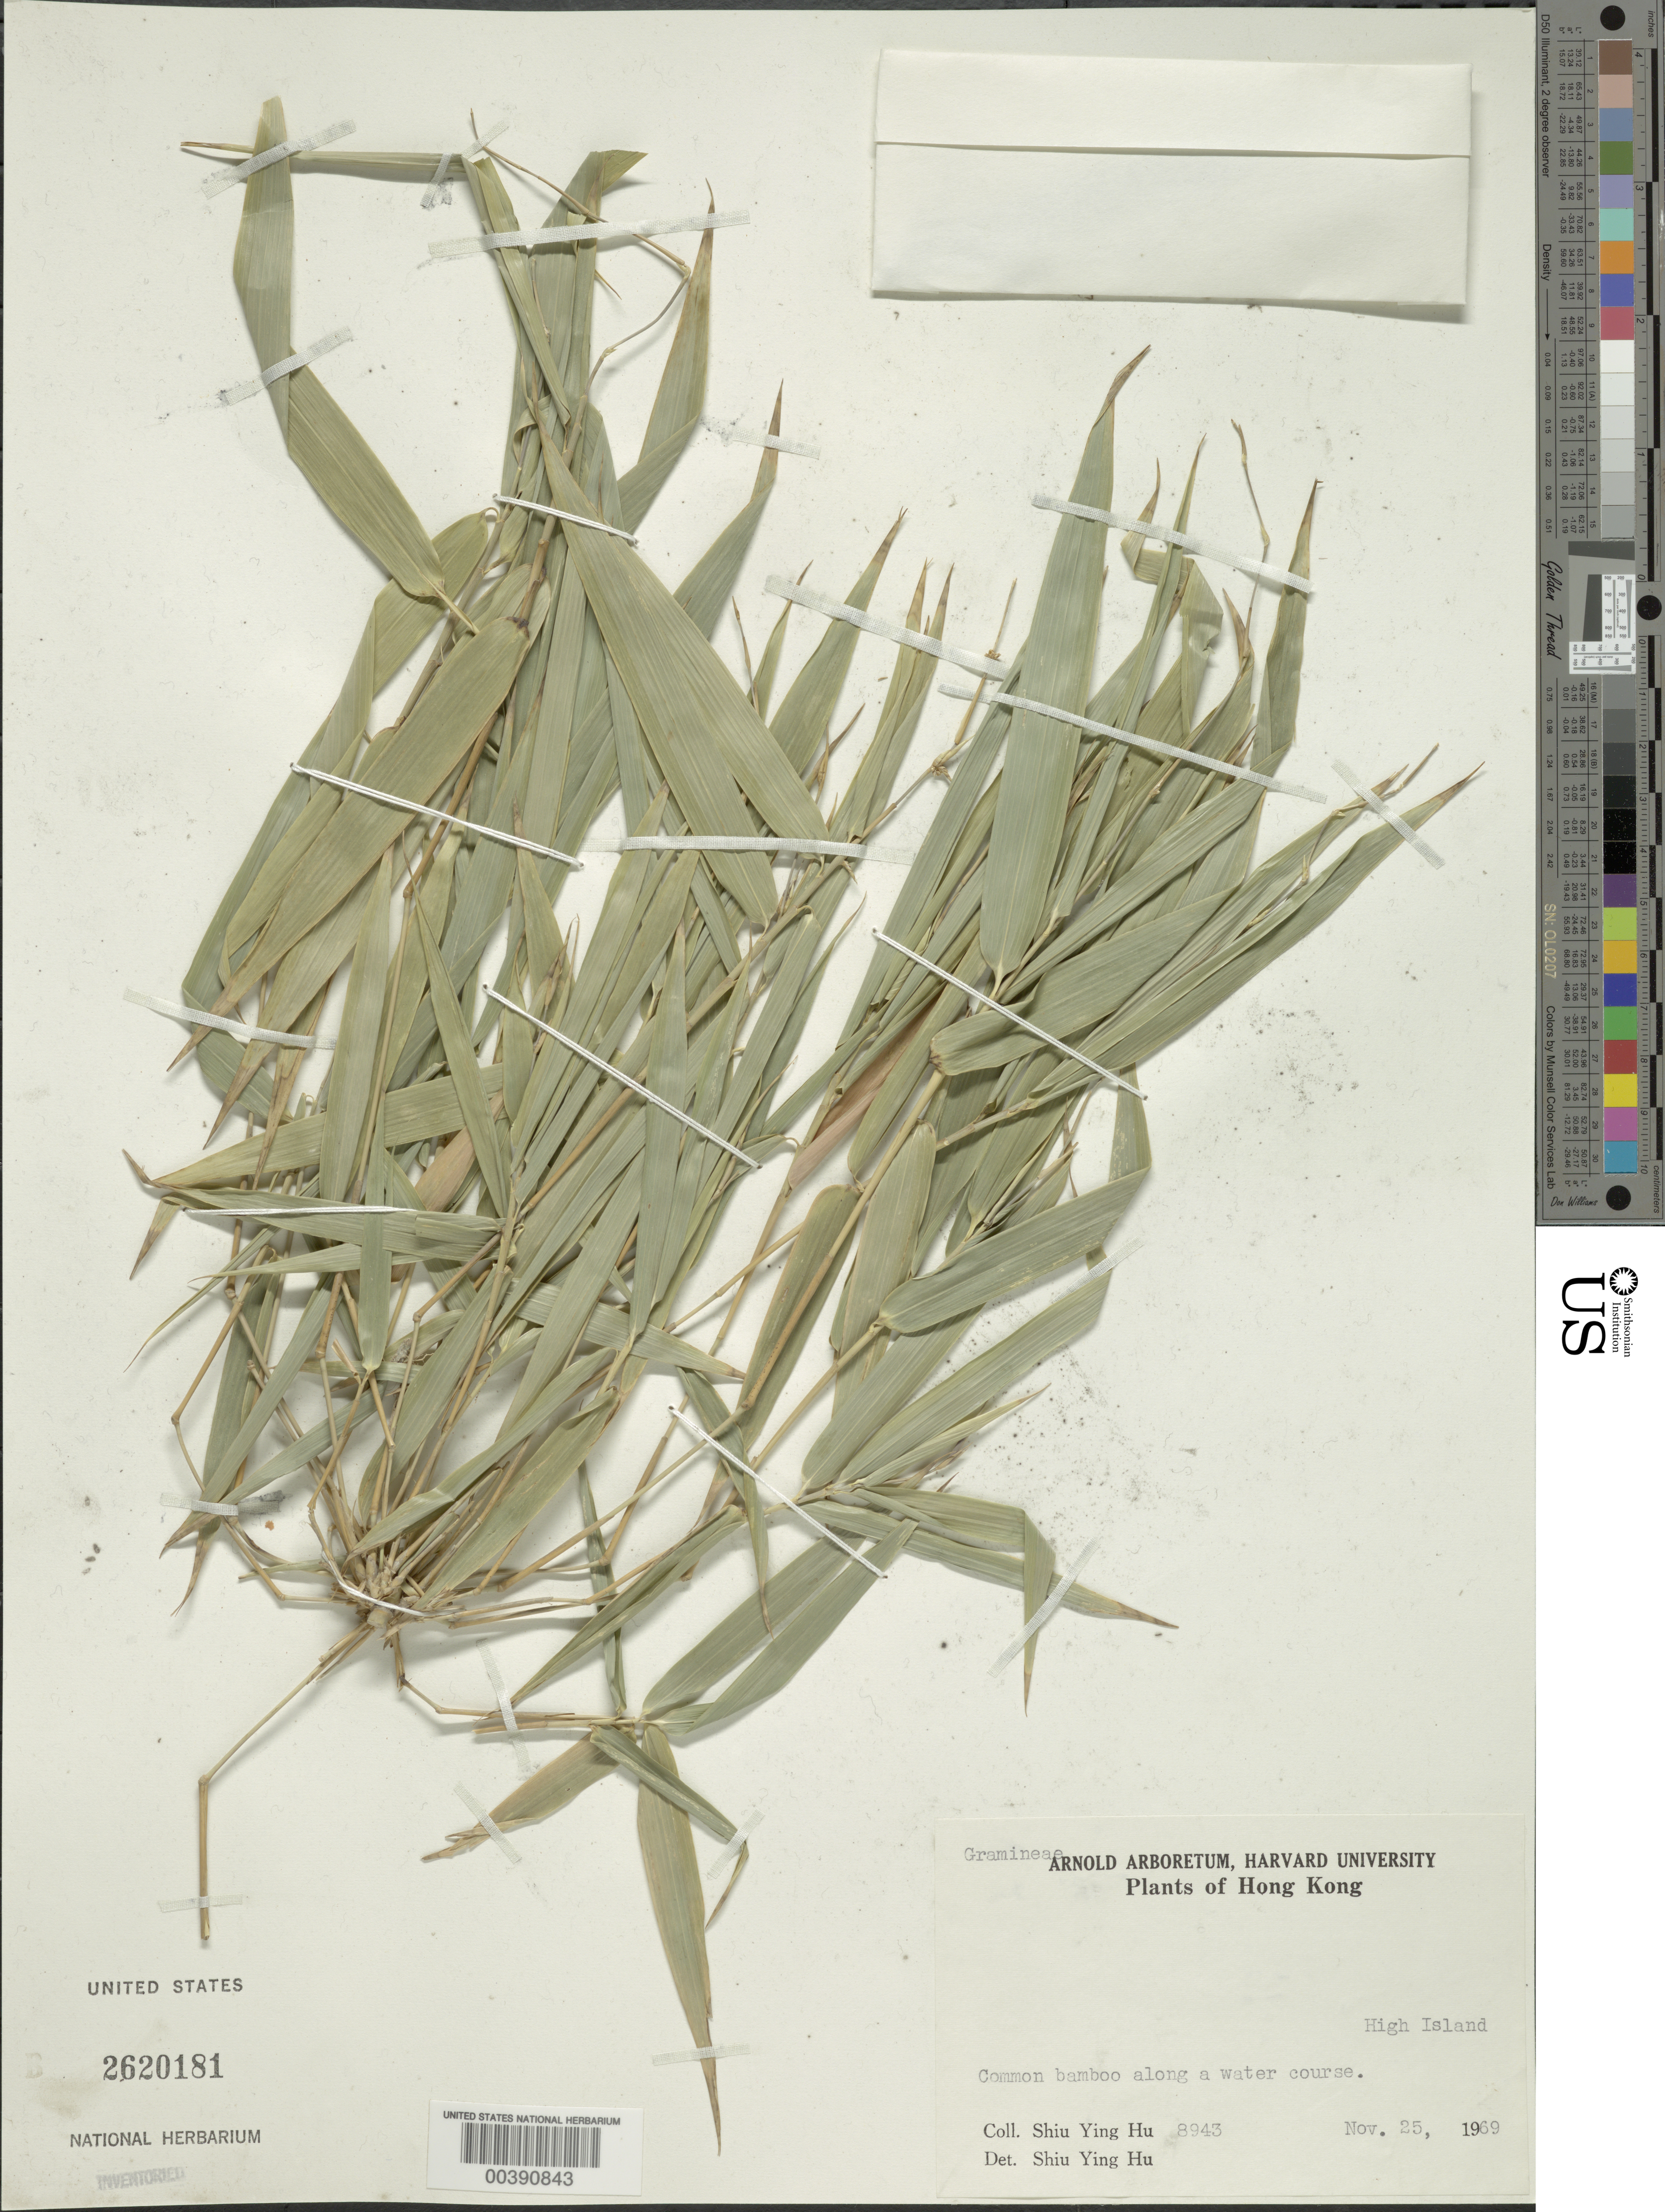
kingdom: Plantae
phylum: Tracheophyta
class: Liliopsida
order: Poales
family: Poaceae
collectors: Y. Shiu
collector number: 8943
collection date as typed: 25 Nov 1969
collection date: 1969-11-25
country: China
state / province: Hong Kong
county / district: New Territories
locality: High i.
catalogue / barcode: US 2620181